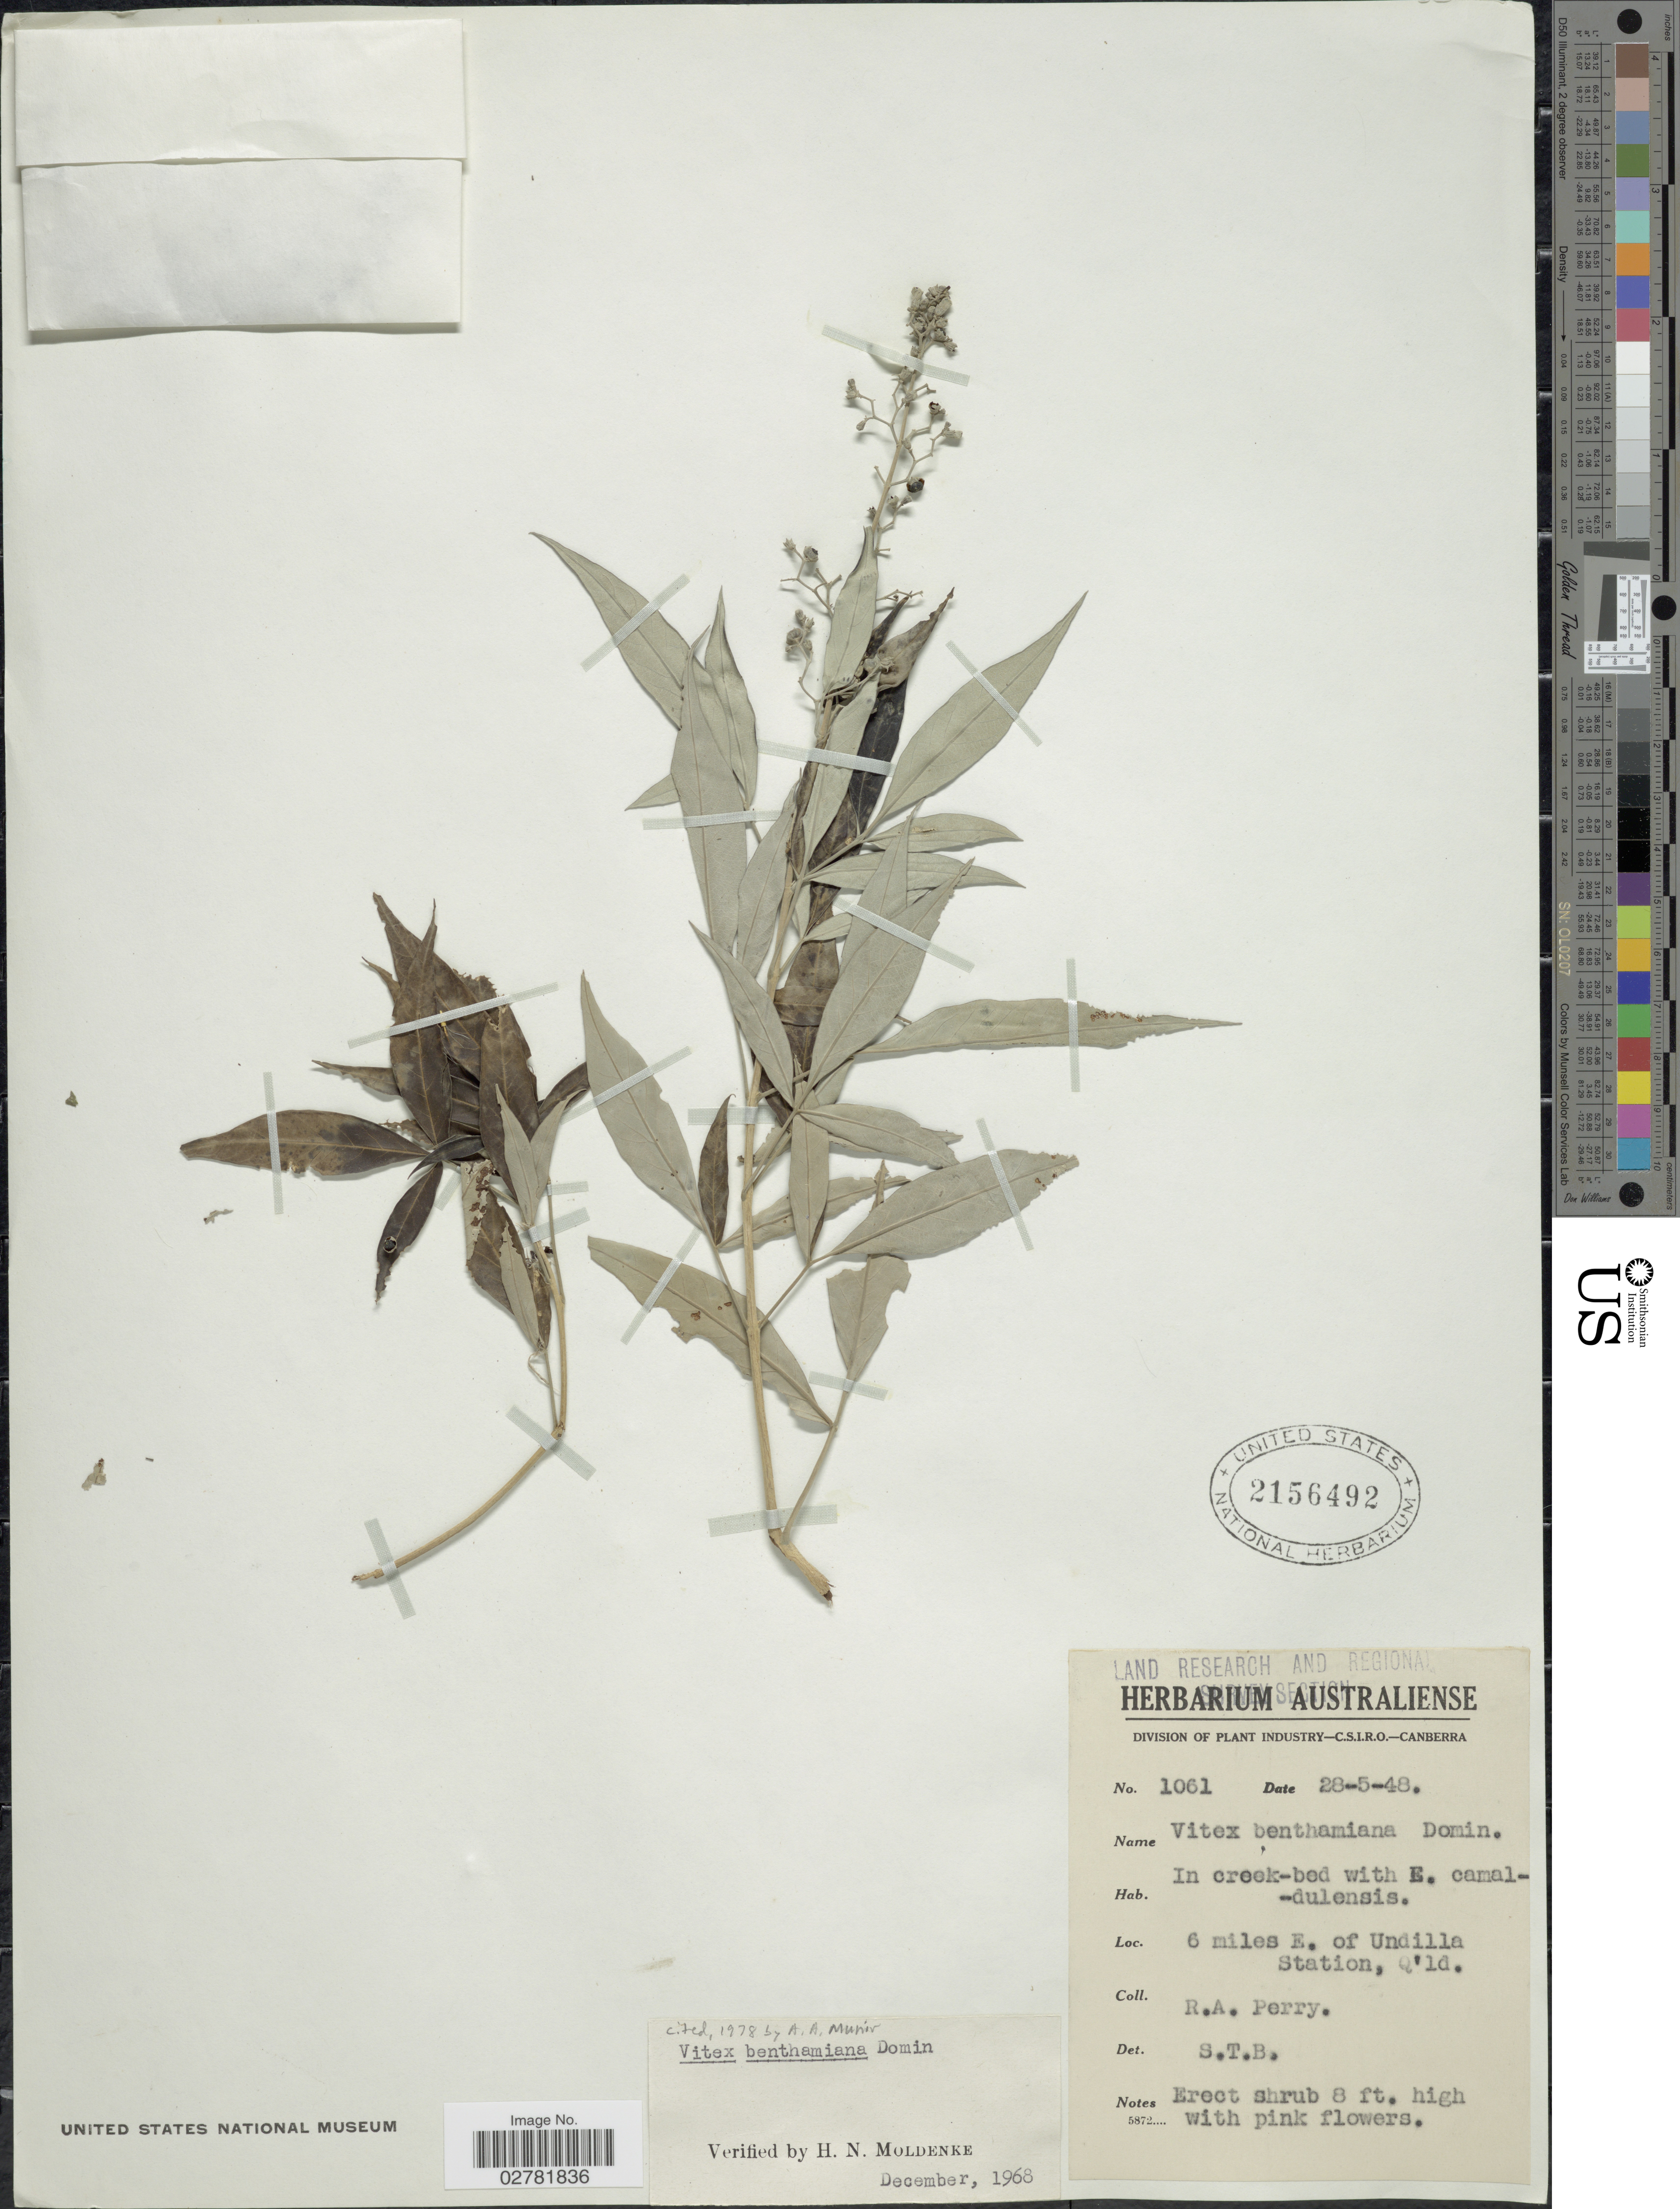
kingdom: Plantae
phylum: Tracheophyta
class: Magnoliopsida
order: Lamiales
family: Lamiaceae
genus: Vitex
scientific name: Vitex benthamiana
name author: Domin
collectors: Perry, R. A.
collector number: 1061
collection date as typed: Transcribed d/m/y: 28/5/48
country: Australia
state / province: Queensland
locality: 6 miles E. of Undilla Station.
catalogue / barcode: US 2156492